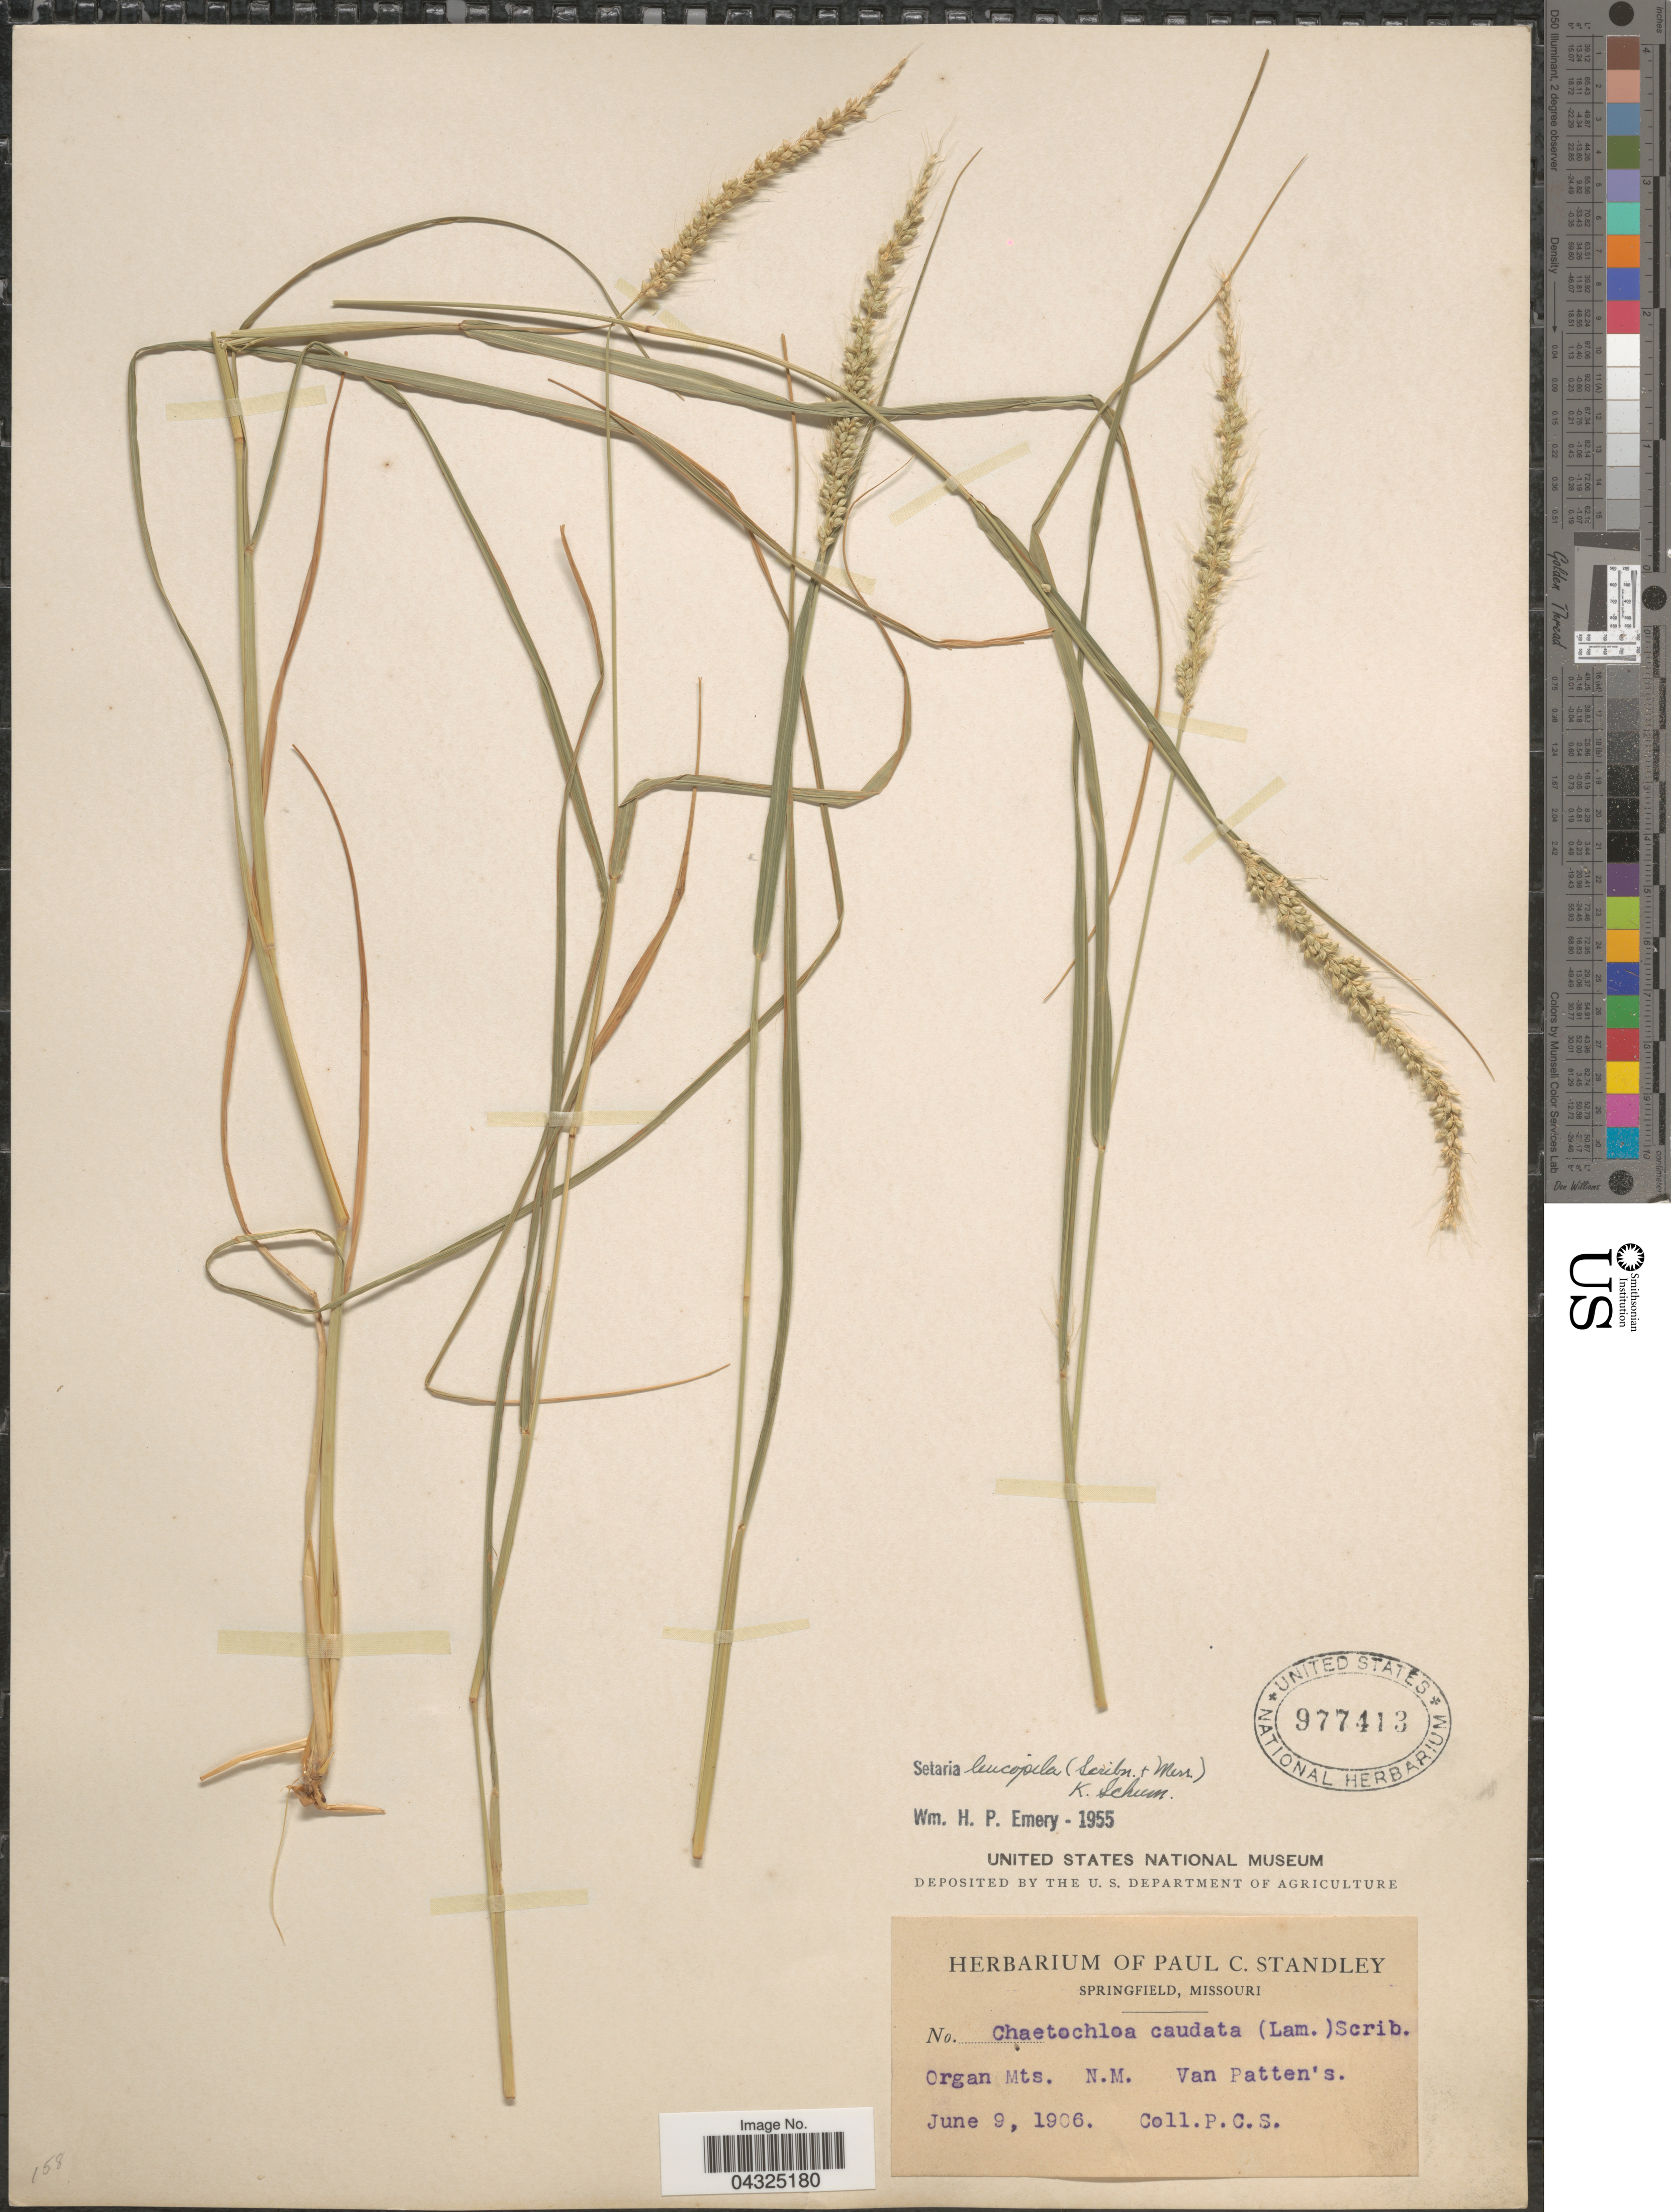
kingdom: Plantae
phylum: Tracheophyta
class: Liliopsida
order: Poales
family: Poaceae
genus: Setaria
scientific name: Setaria leucopila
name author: (Scribn. & Merr.) K. Schum.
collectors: P. C. Standley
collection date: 1906-06-09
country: United States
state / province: New Mexico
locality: Organ Mts. Van Patten's.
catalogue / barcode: US 977413